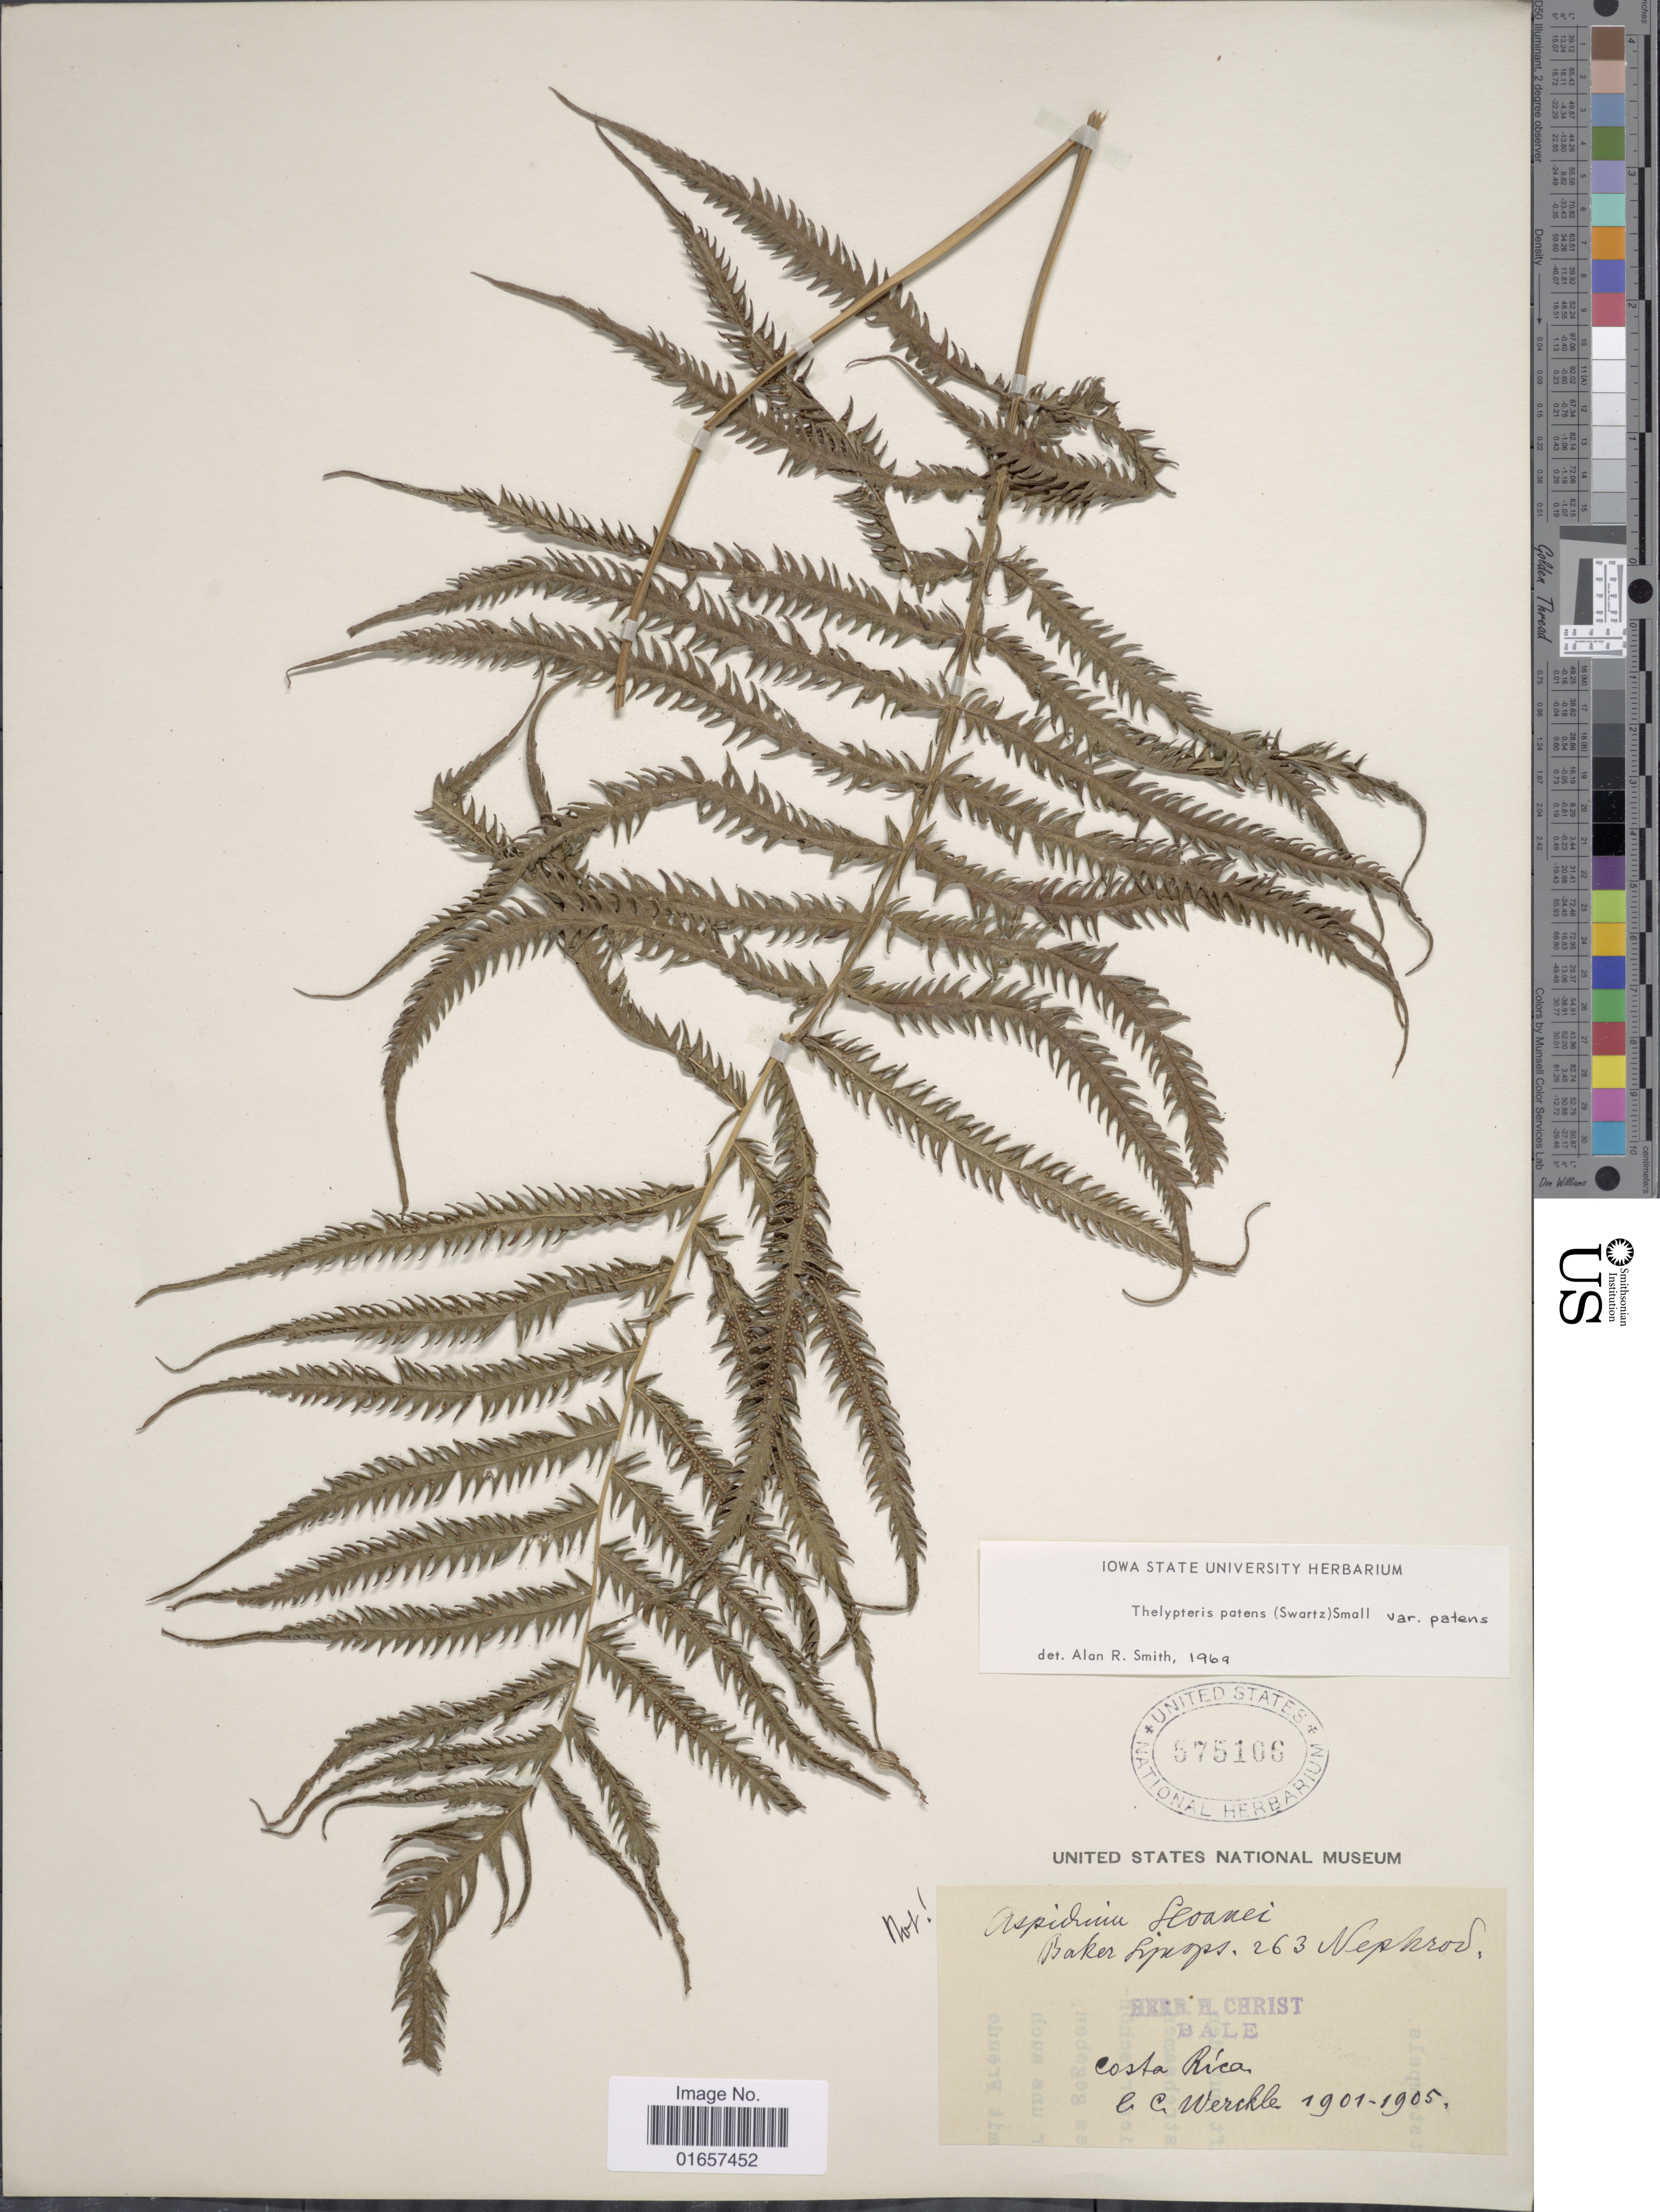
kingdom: Plantae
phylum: Tracheophyta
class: Polypodiopsida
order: Polypodiales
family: Thelypteridaceae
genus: Christella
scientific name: Christella patens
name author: (Sw.) Holttum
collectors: C. C Wercklé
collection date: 1901/1905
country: Costa Rica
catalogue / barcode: US 575106